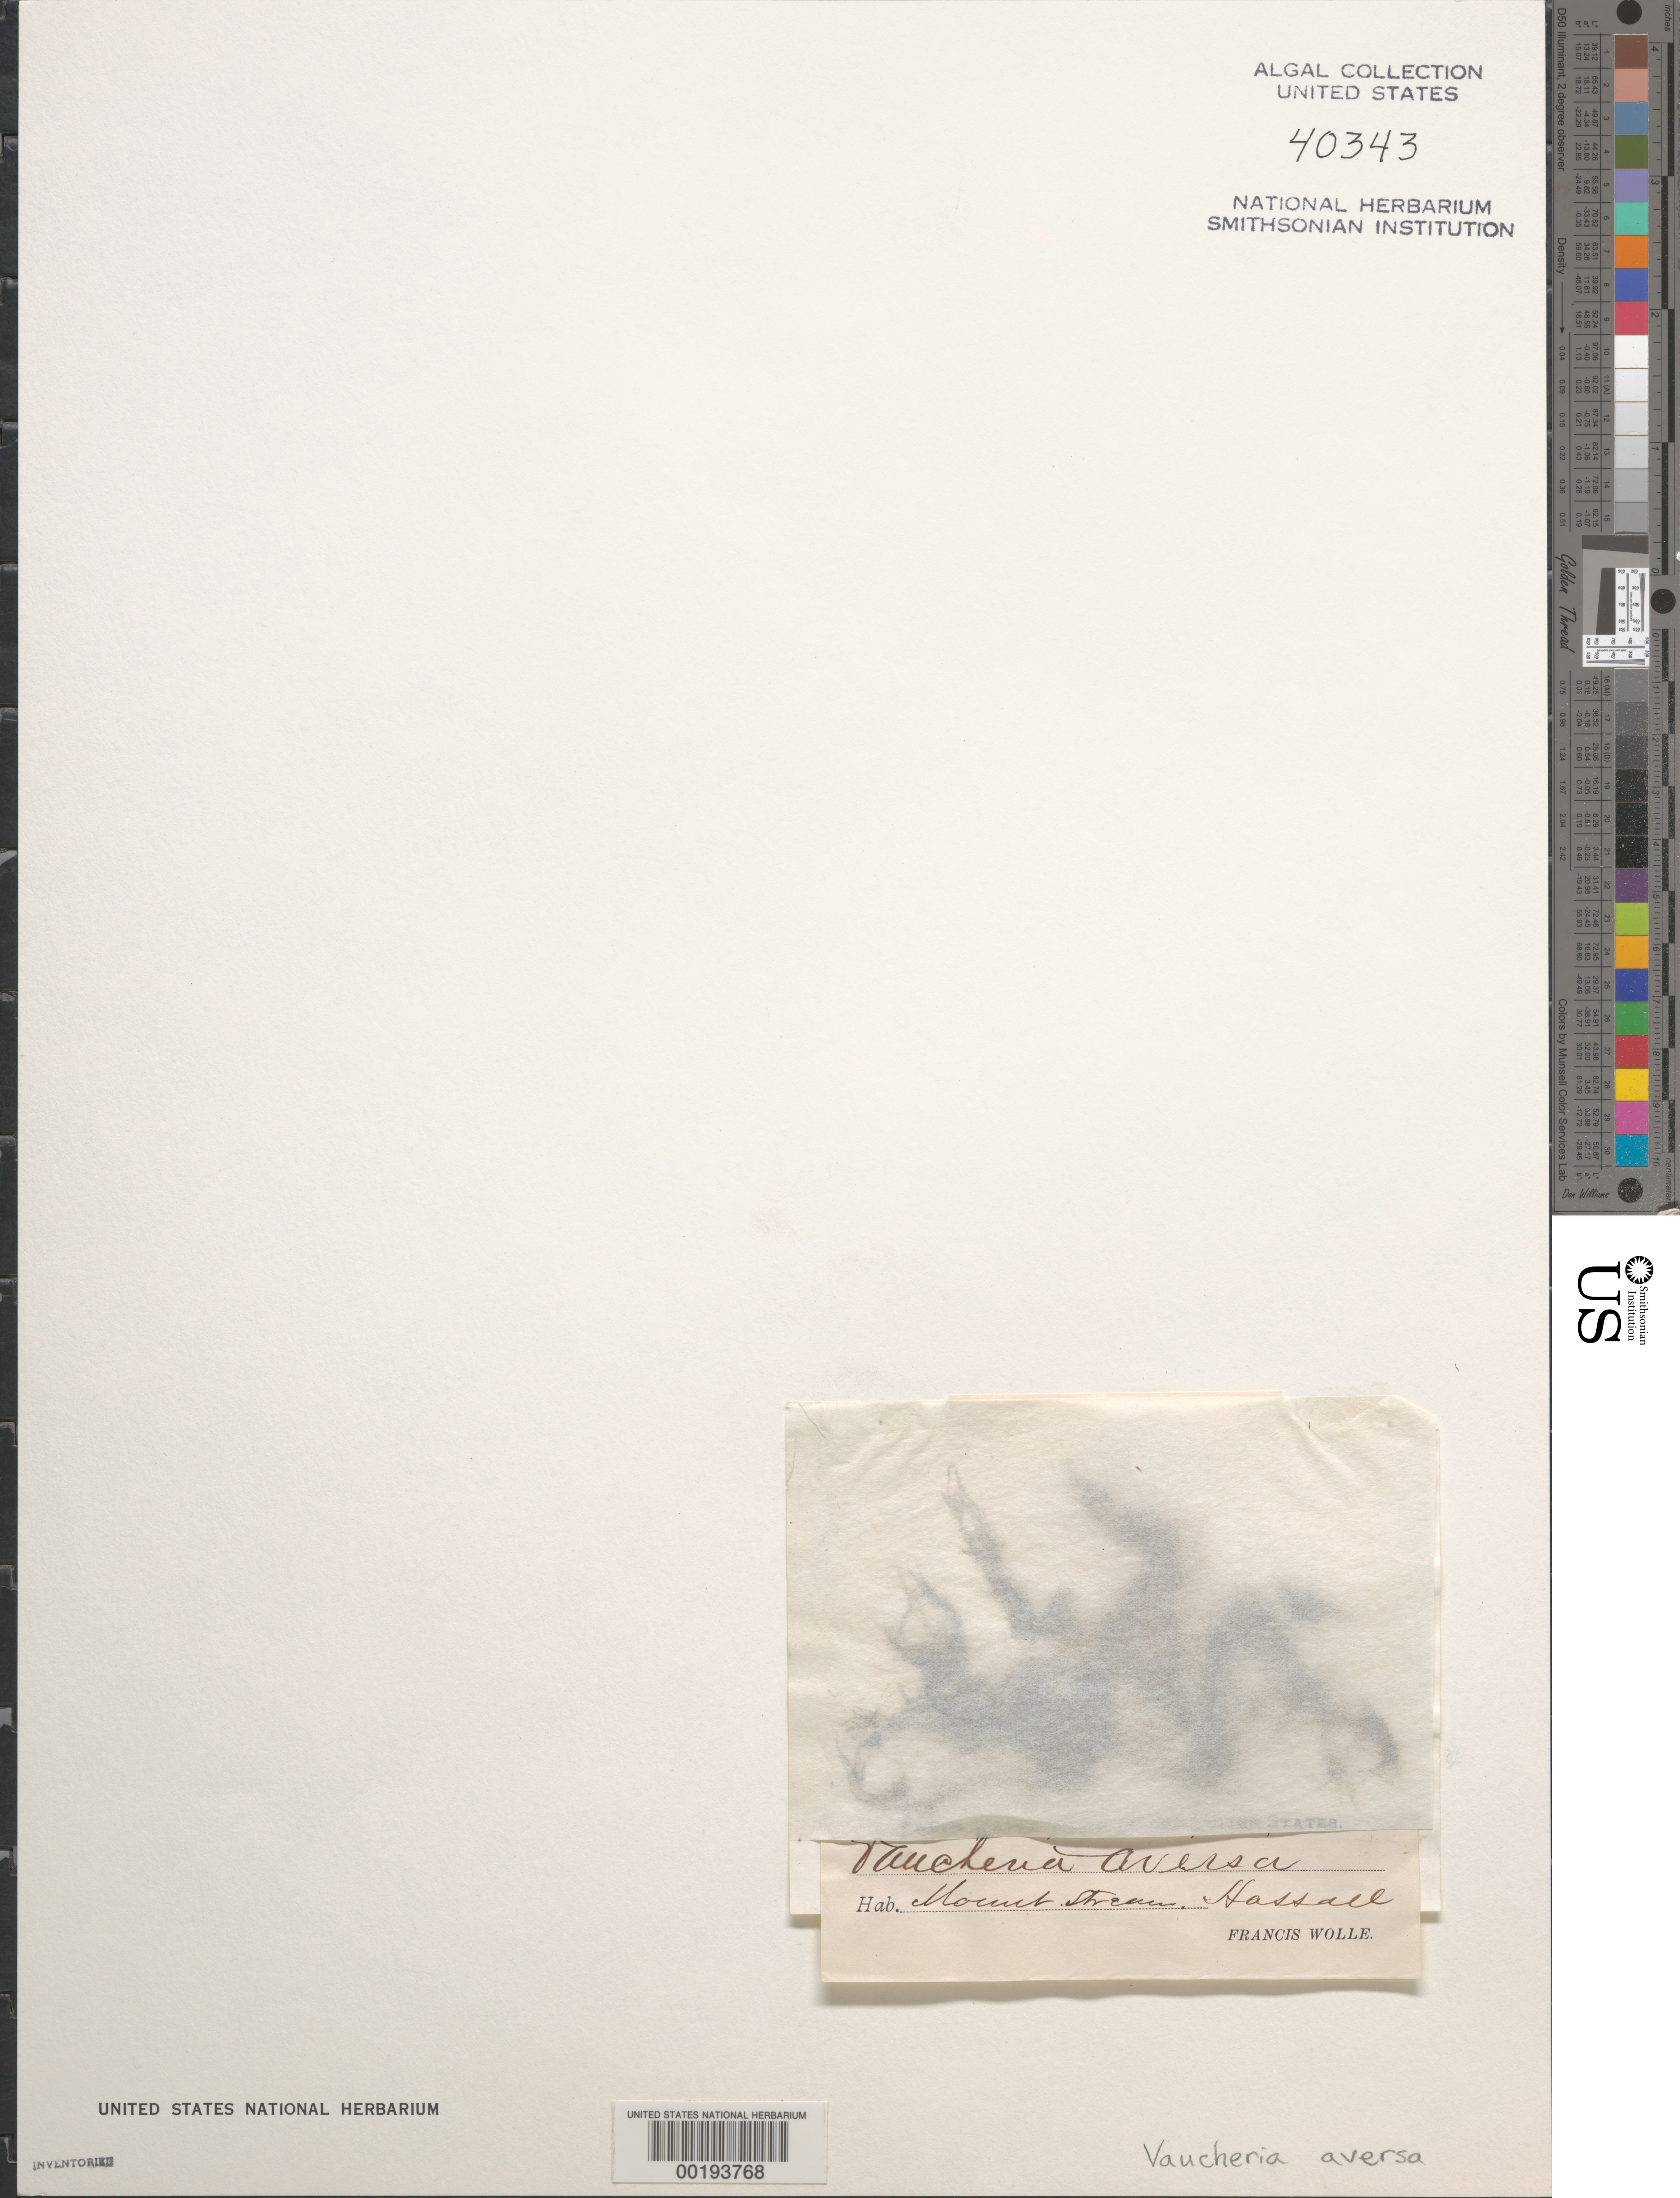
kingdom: Chromista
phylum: Ochrophyta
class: Xanthophyceae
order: Vaucheriales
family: Vaucheriaceae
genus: Vaucheria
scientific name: Vaucheria aversa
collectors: F. Wolle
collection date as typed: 18--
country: United States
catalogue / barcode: US 40343